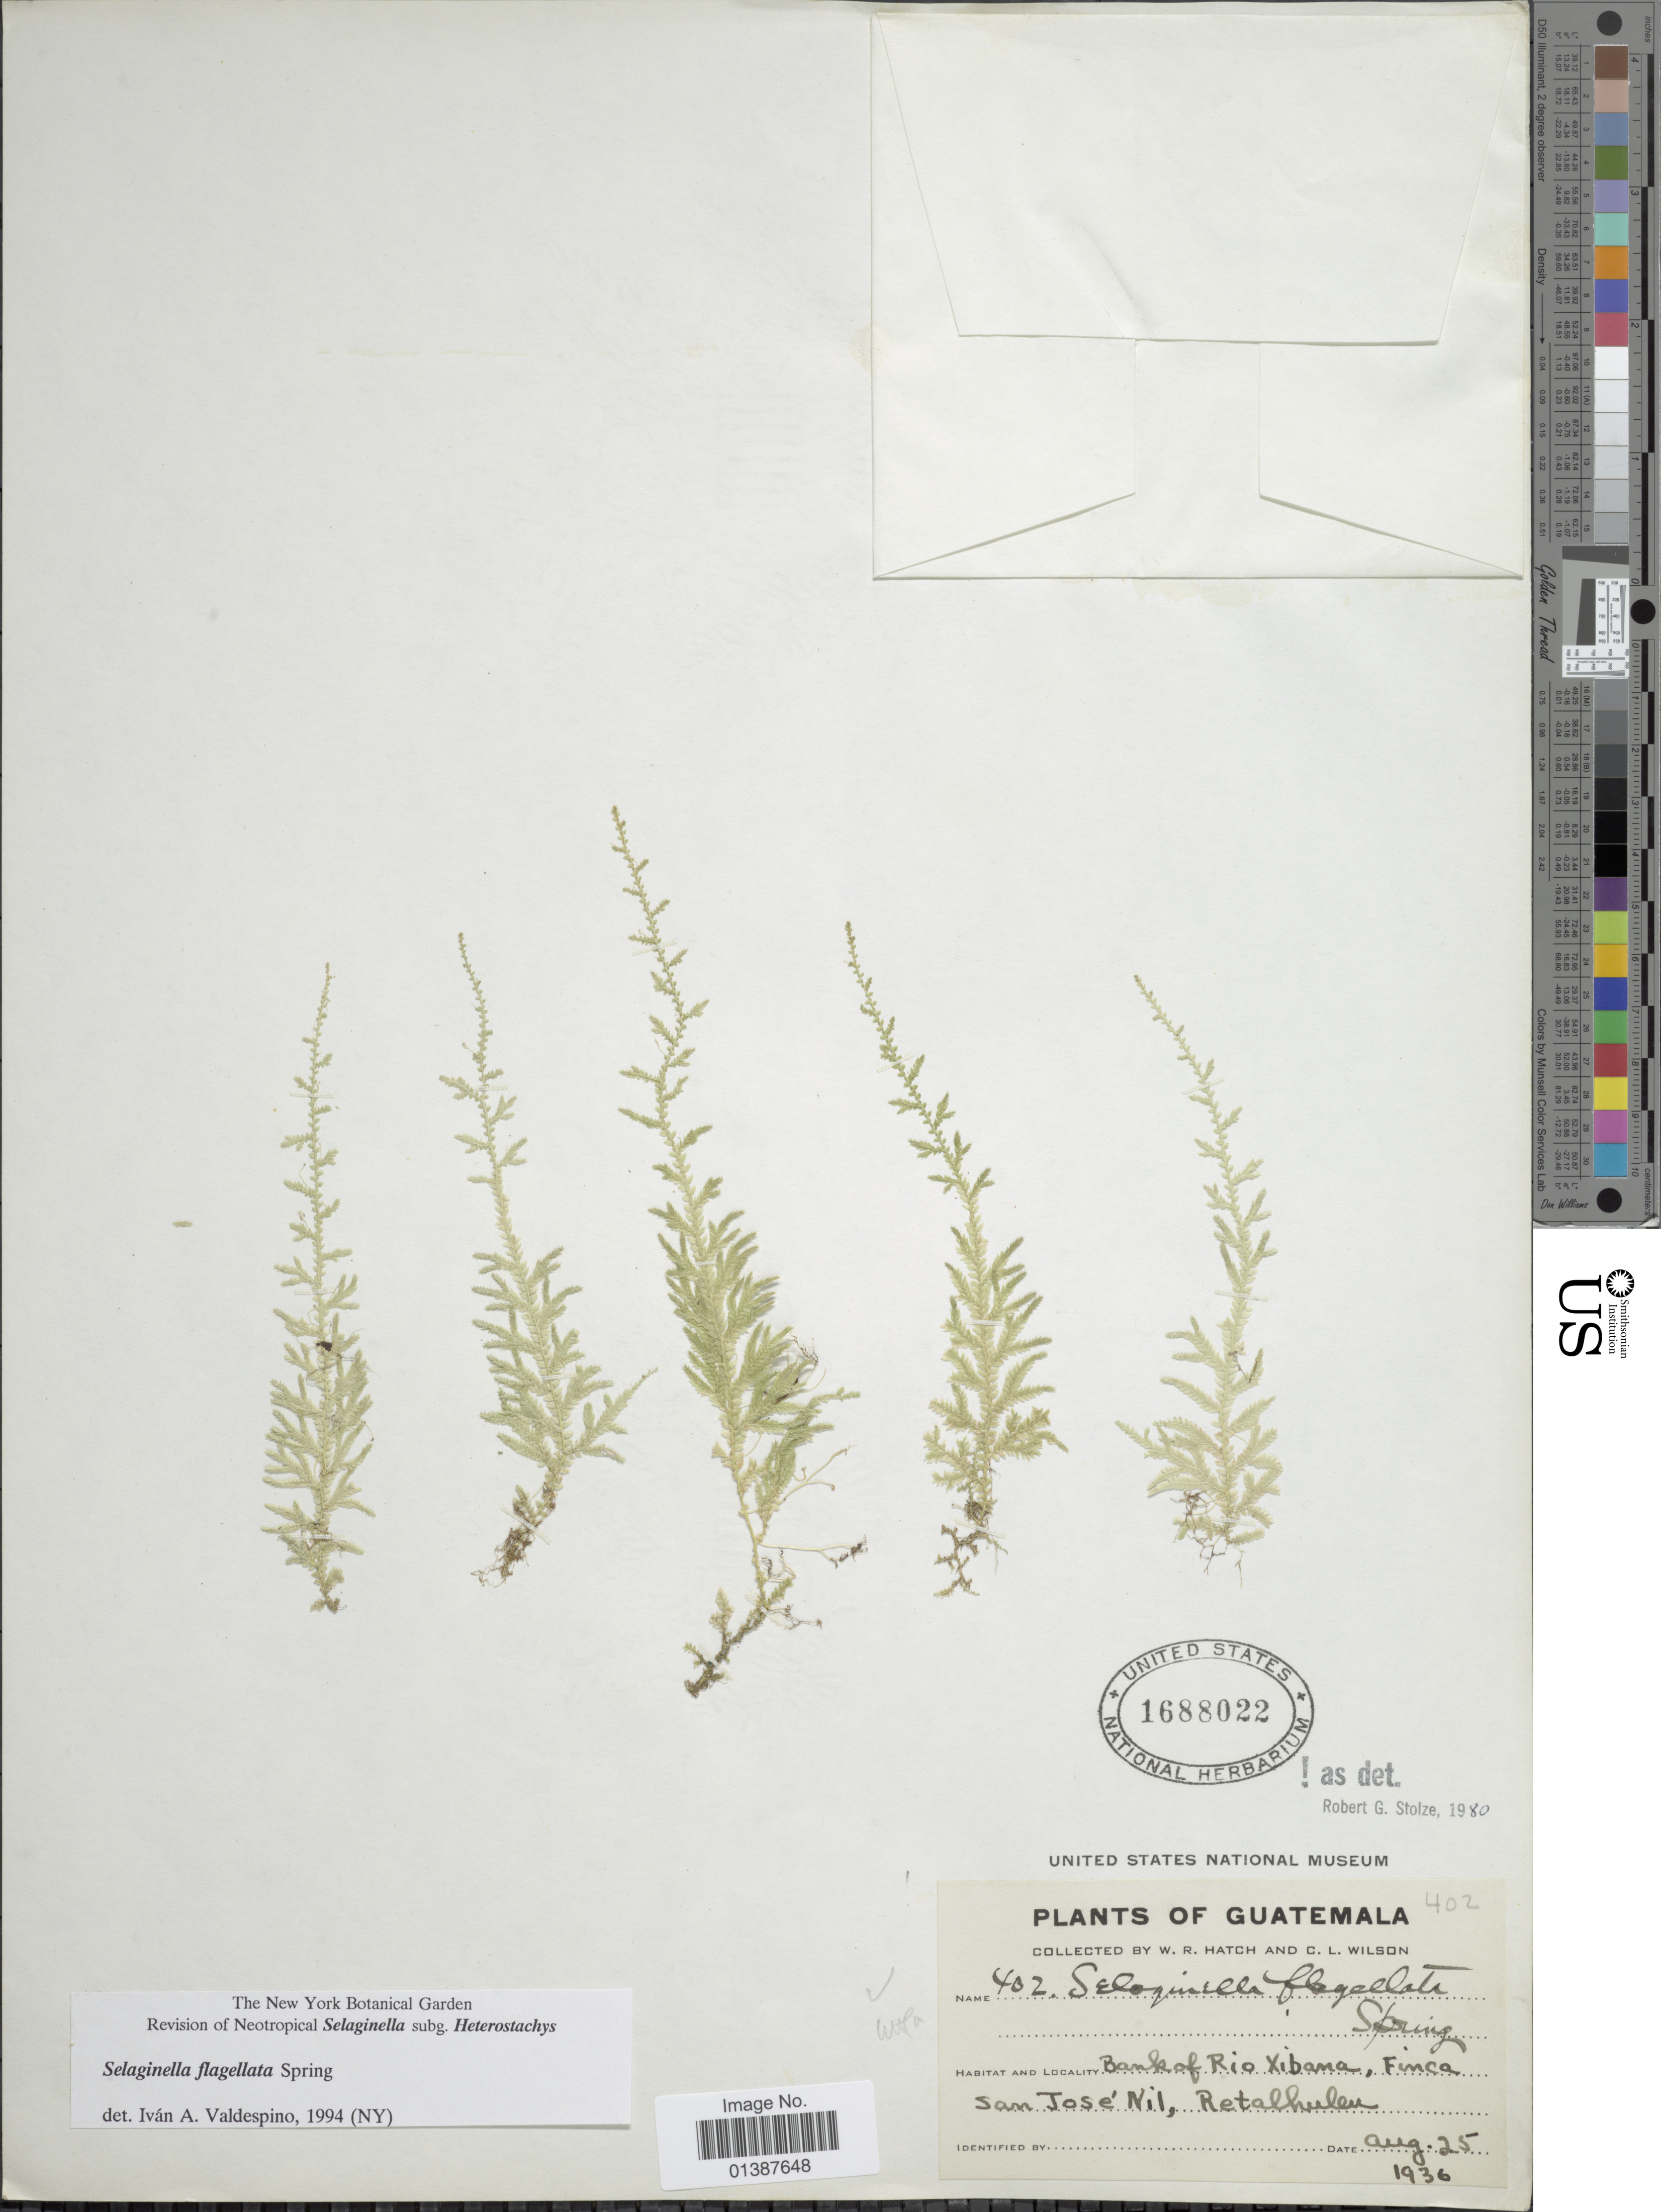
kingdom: Plantae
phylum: Tracheophyta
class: Lycopodiopsida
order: Selaginellales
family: Selaginellaceae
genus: Selaginella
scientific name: Selaginella flagellata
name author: Spring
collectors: W. Hatch & C. L. Wilson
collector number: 402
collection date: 1936-08-25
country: Guatemala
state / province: Retalhuleu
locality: Bank of Rio Xibama, Finca San José Nil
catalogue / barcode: US 1688022